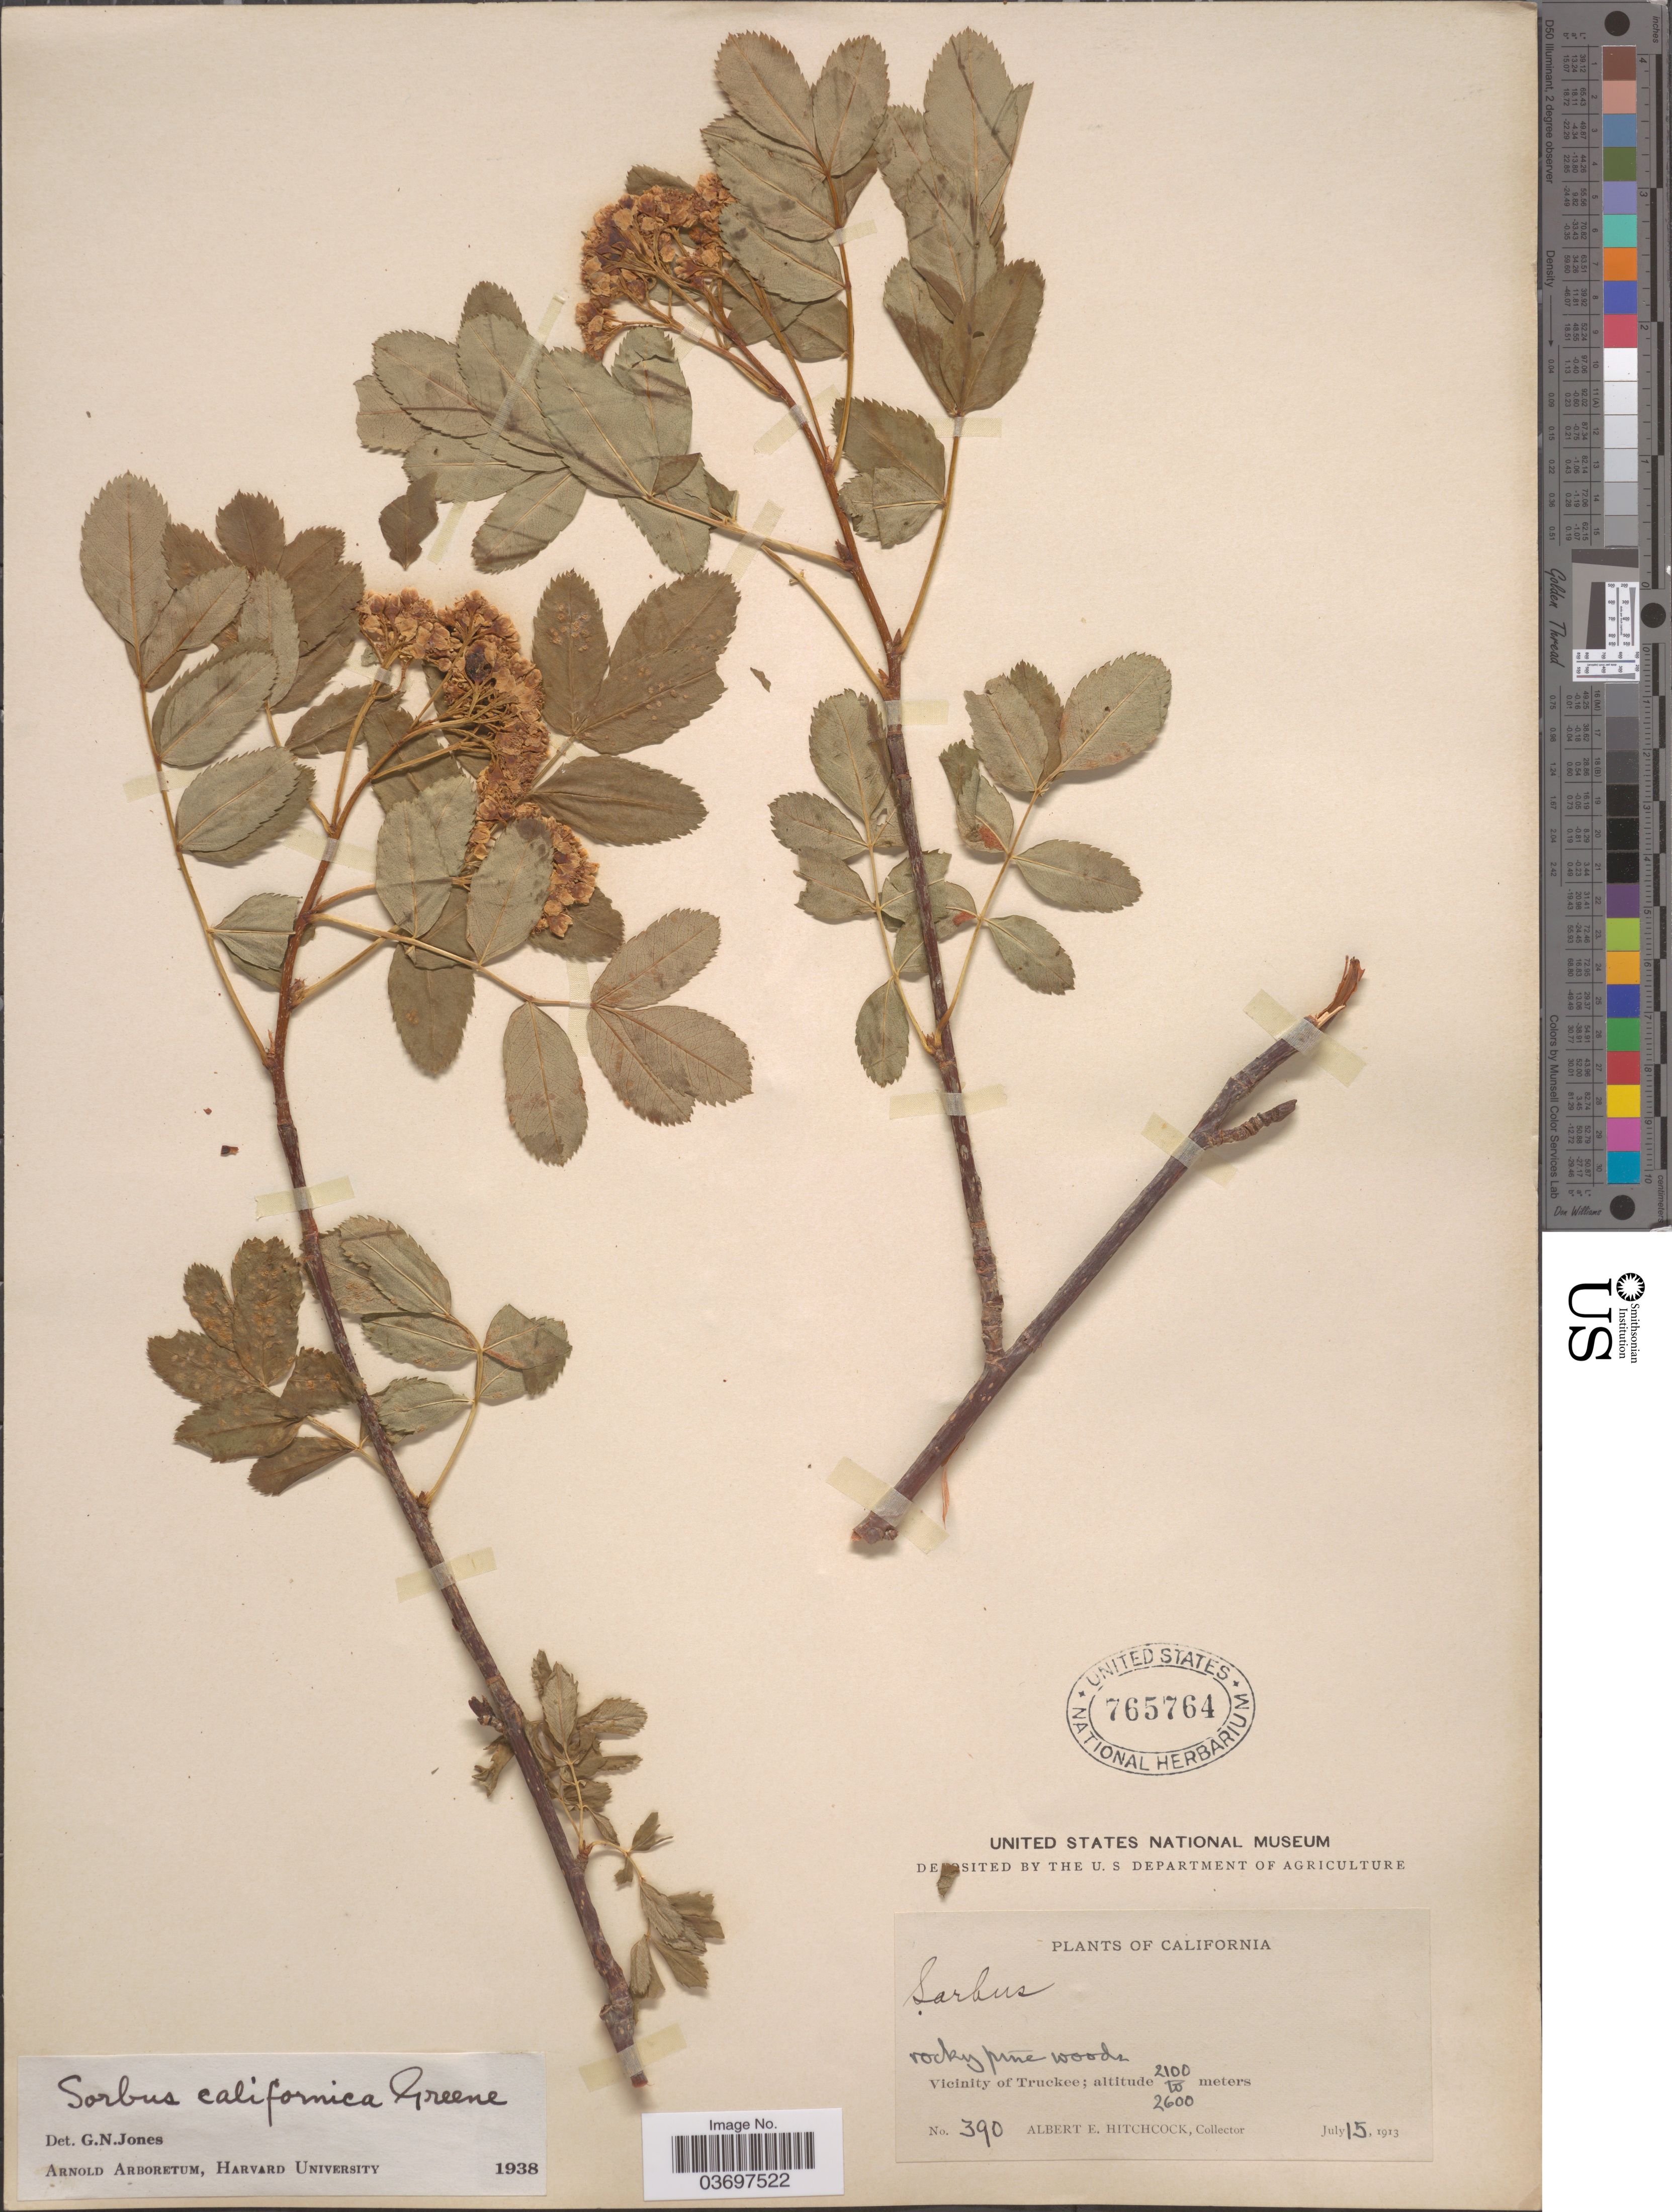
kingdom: Plantae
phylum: Tracheophyta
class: Magnoliopsida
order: Rosales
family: Rosaceae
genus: Sorbus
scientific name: Sorbus californica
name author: Greene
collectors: A. Hitchcock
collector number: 390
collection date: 1913-07-15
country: United States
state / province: California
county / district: Nevada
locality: Vicinity of Truckee.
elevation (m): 2100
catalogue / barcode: US 765764